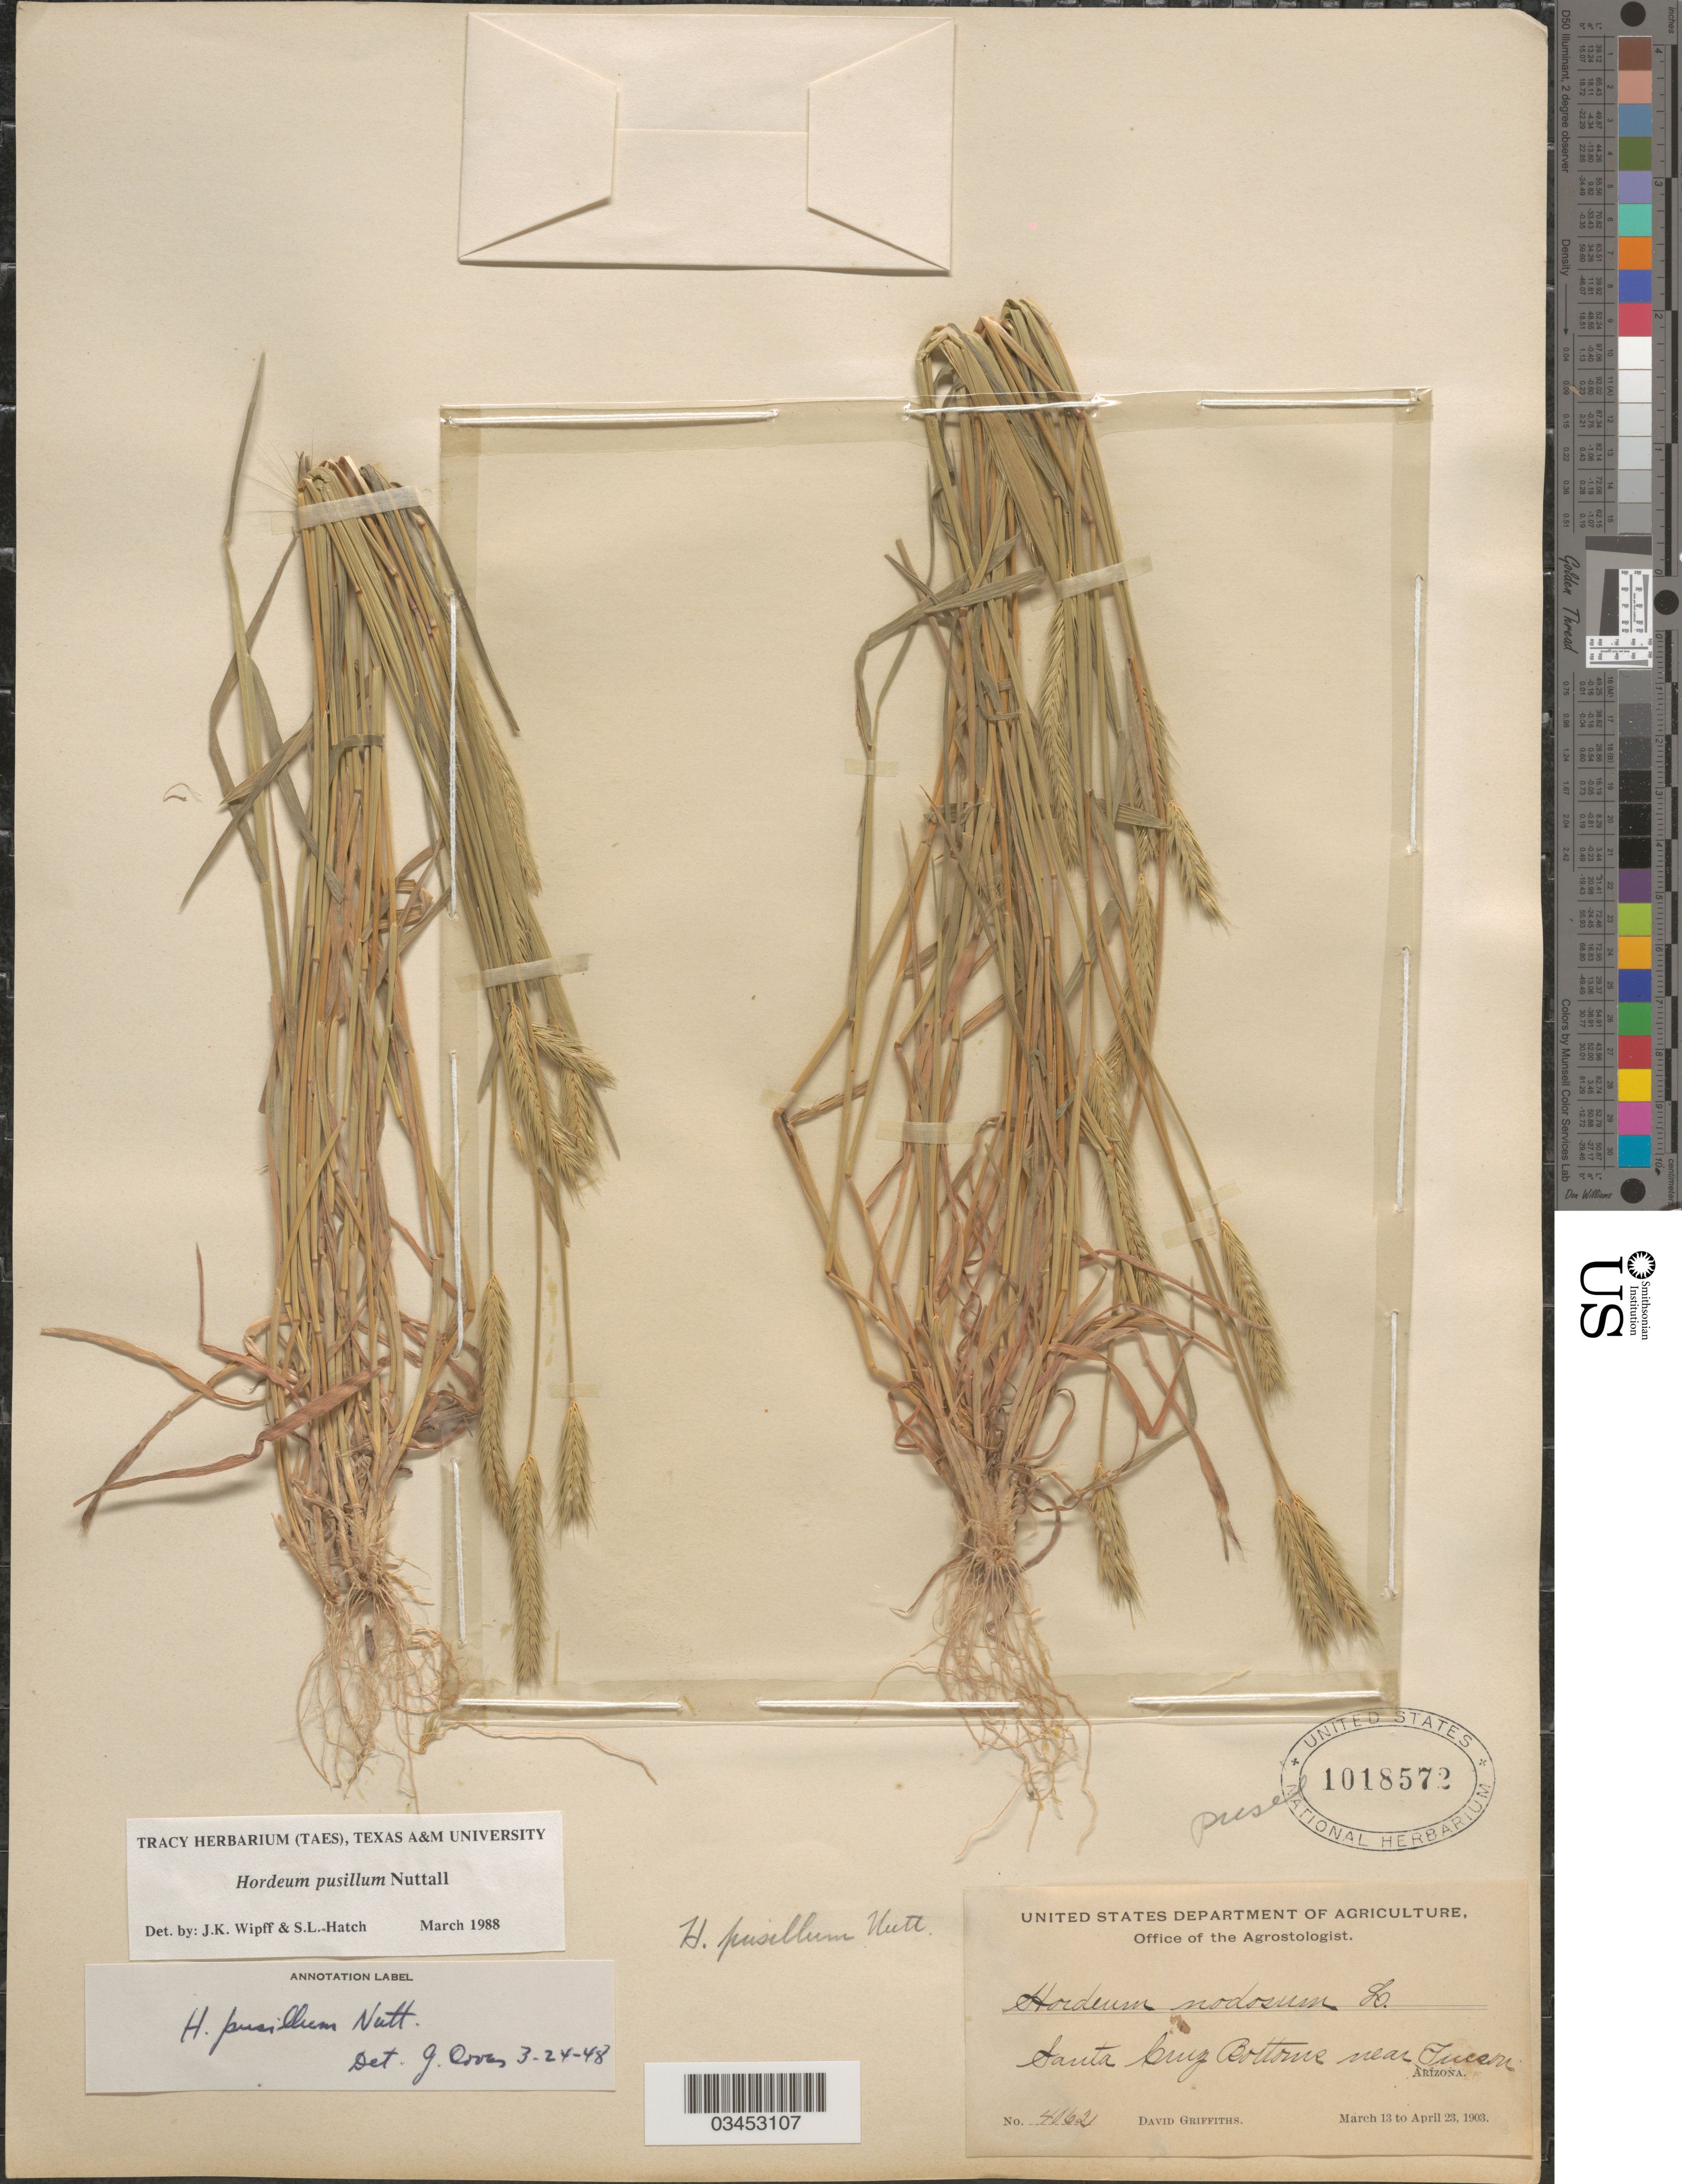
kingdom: Plantae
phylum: Tracheophyta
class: Liliopsida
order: Poales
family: Poaceae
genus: Hordeum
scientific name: Hordeum pusillum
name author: Nutt.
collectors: D. Griffiths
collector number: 4062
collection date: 1903-03-13/1903-04-23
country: United States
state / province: Arizona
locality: Santa Cruz Bottoms near Tucson.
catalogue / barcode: US 1018572